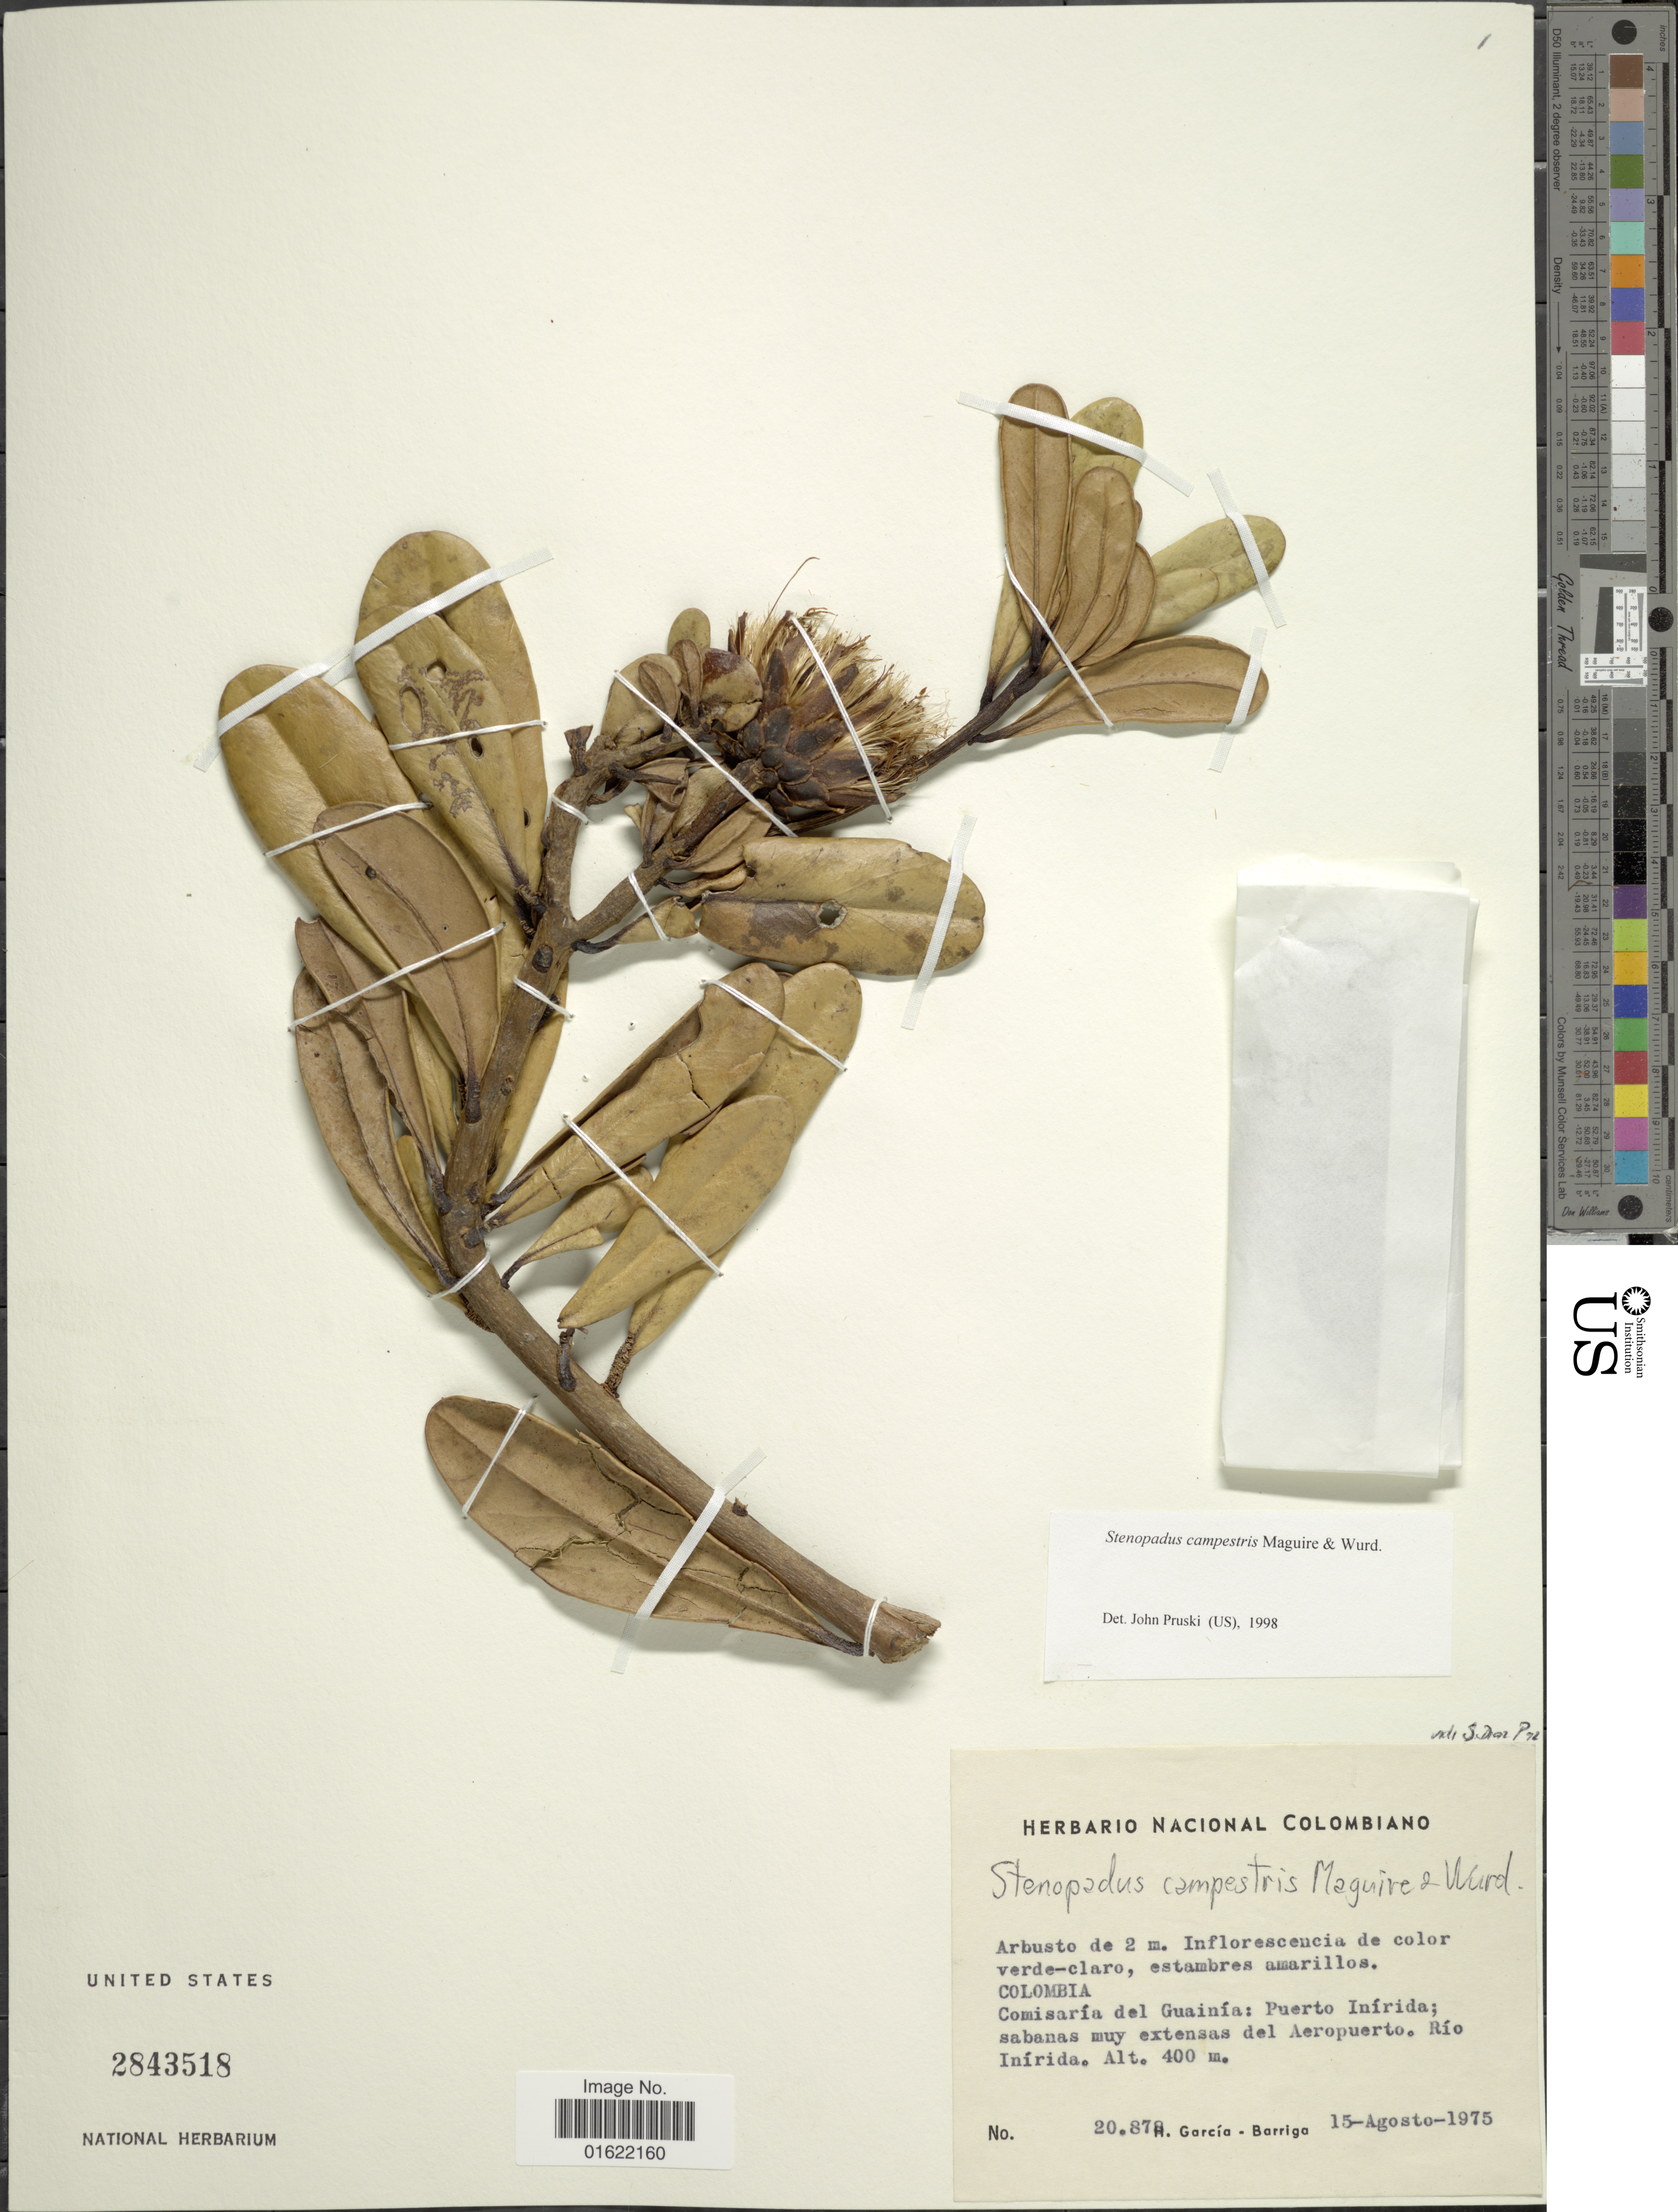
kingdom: Plantae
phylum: Tracheophyta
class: Magnoliopsida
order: Asterales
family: Asteraceae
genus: Stenopadus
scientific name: Stenopadus campestris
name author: Maguire & Wurdack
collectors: H. García Barriga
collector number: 20878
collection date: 1975-08-15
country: Colombia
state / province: Guainía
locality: Comasaria del Guainoia: Puerto Inirida sabanas muy extensas del Aeropuerto. Rio Inirida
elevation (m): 400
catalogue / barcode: US 2843518